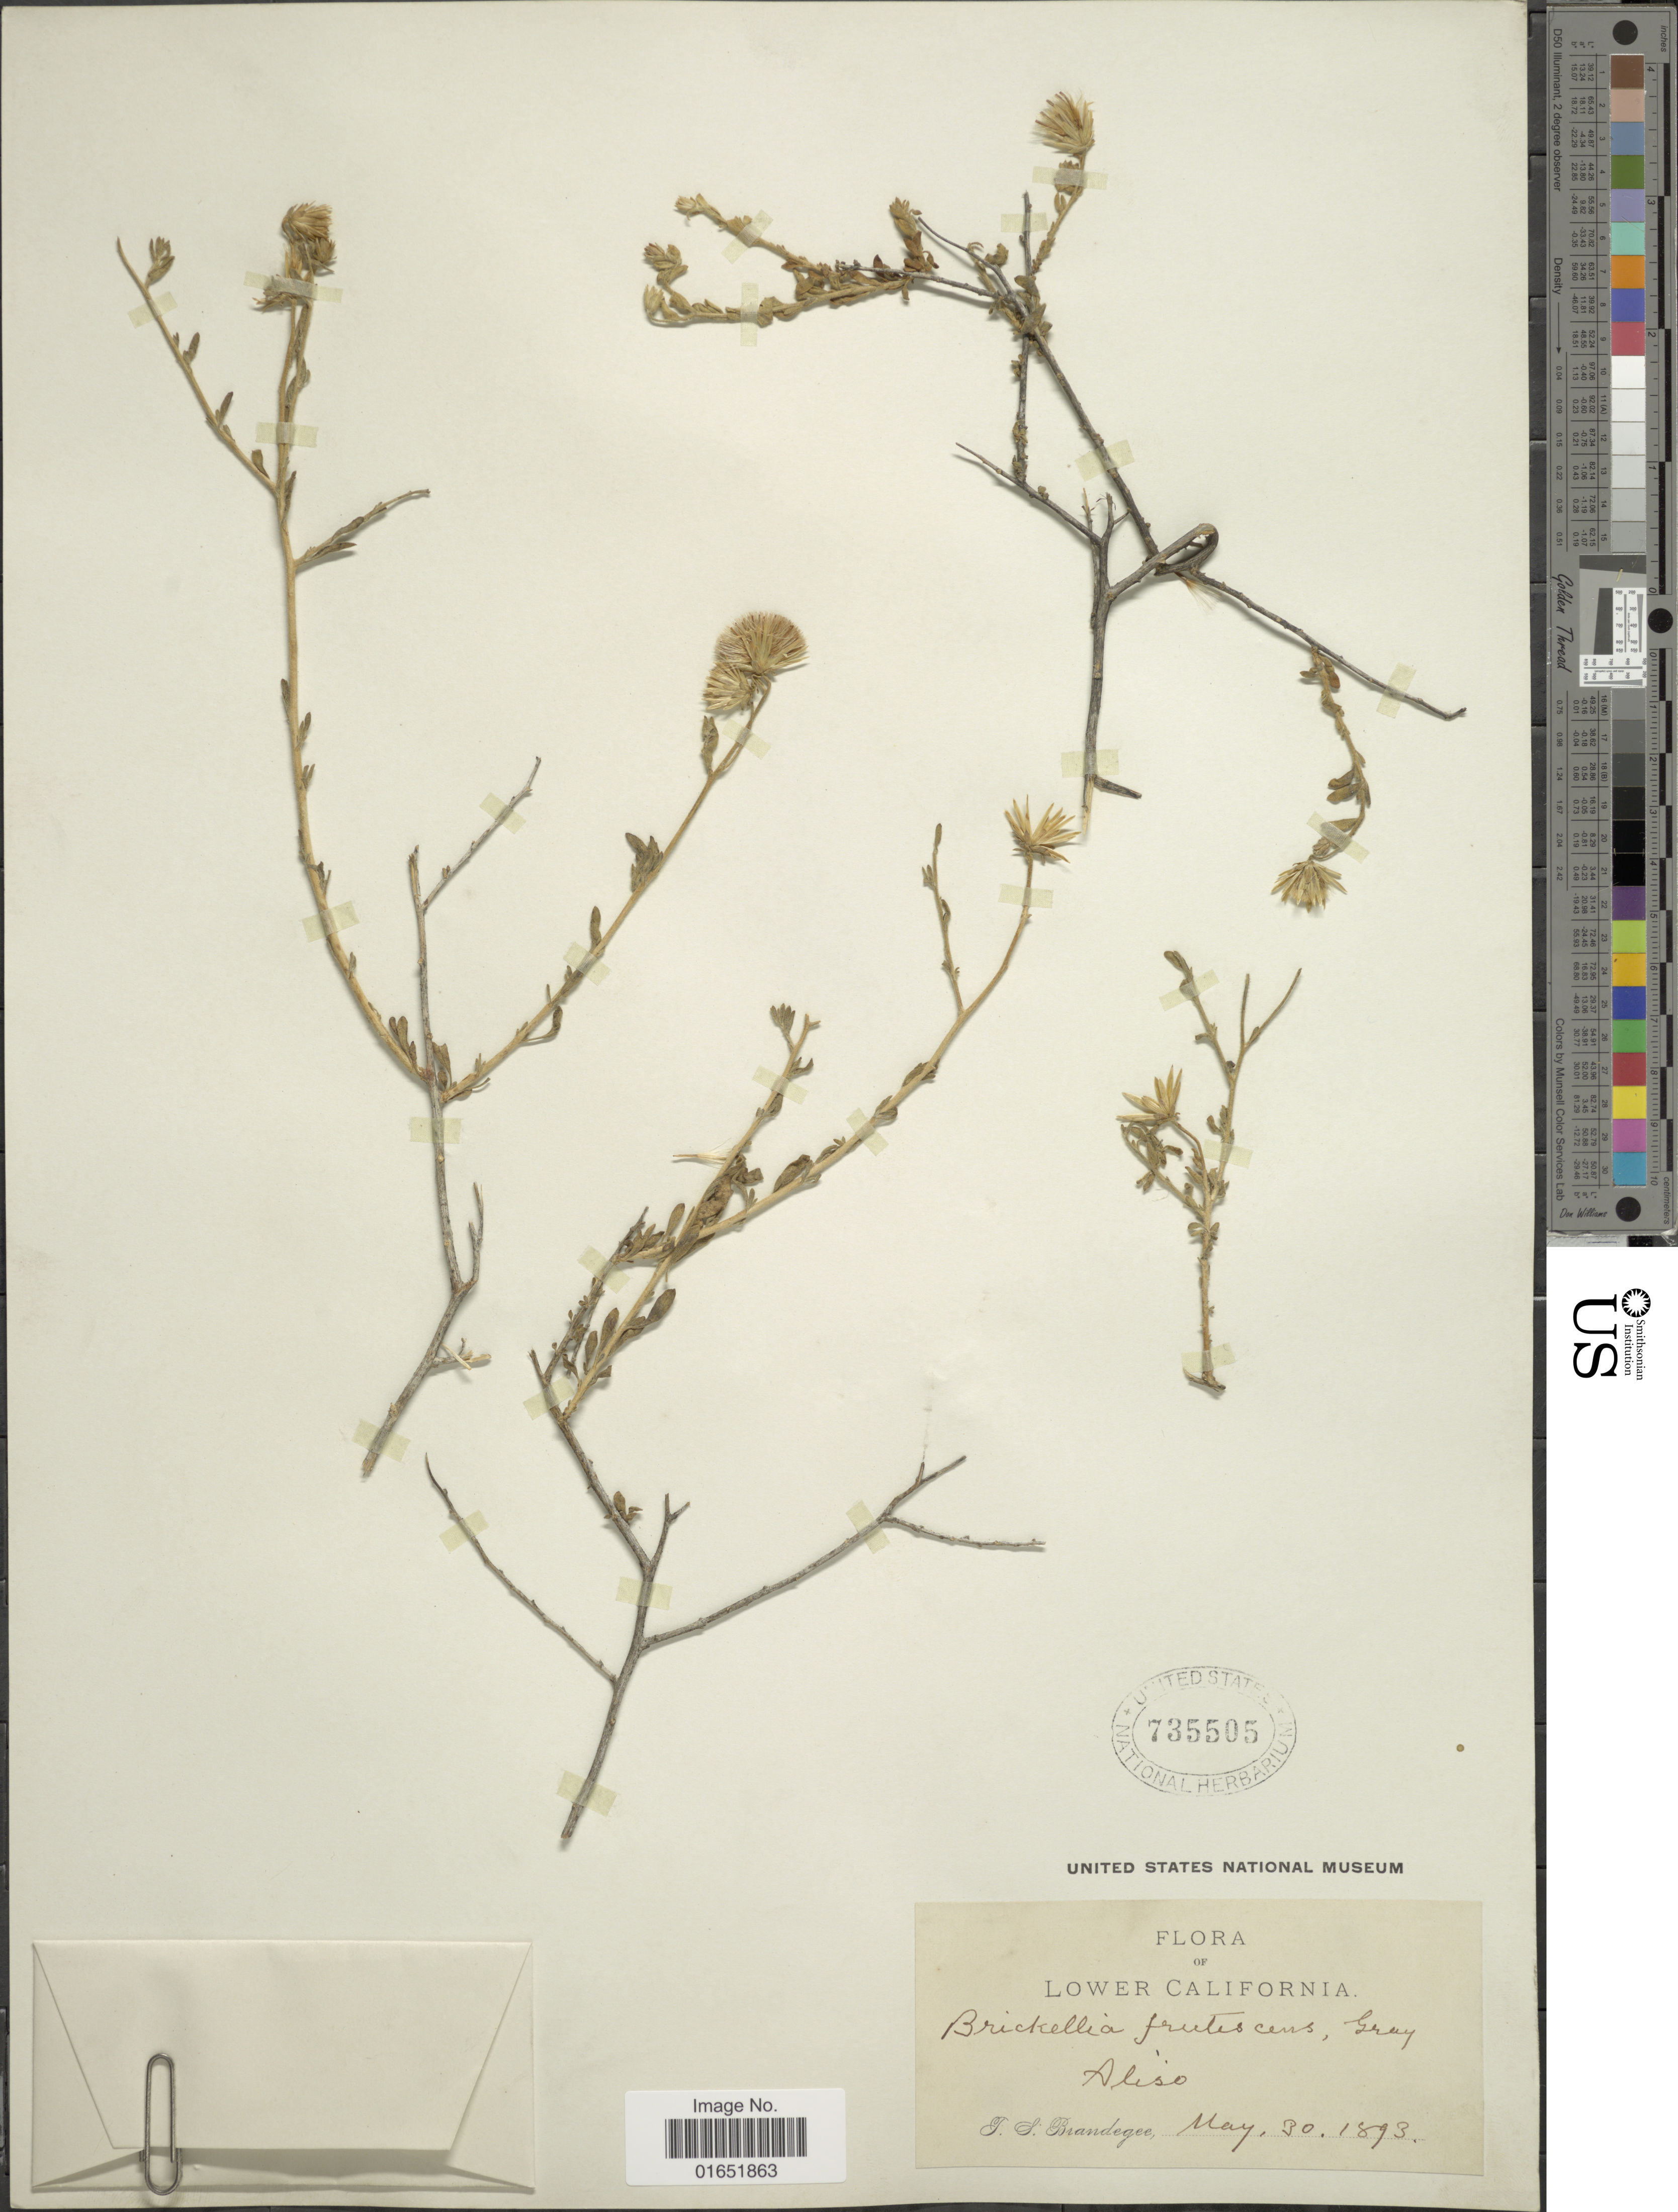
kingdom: Plantae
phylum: Tracheophyta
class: Magnoliopsida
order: Asterales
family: Asteraceae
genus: Brickellia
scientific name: Brickellia frutescens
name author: A. Gray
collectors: T. S. Brandegee (herbarium)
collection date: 1893-05-30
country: Mexico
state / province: Baja California Norte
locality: Lower California, Aliso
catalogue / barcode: US 735505